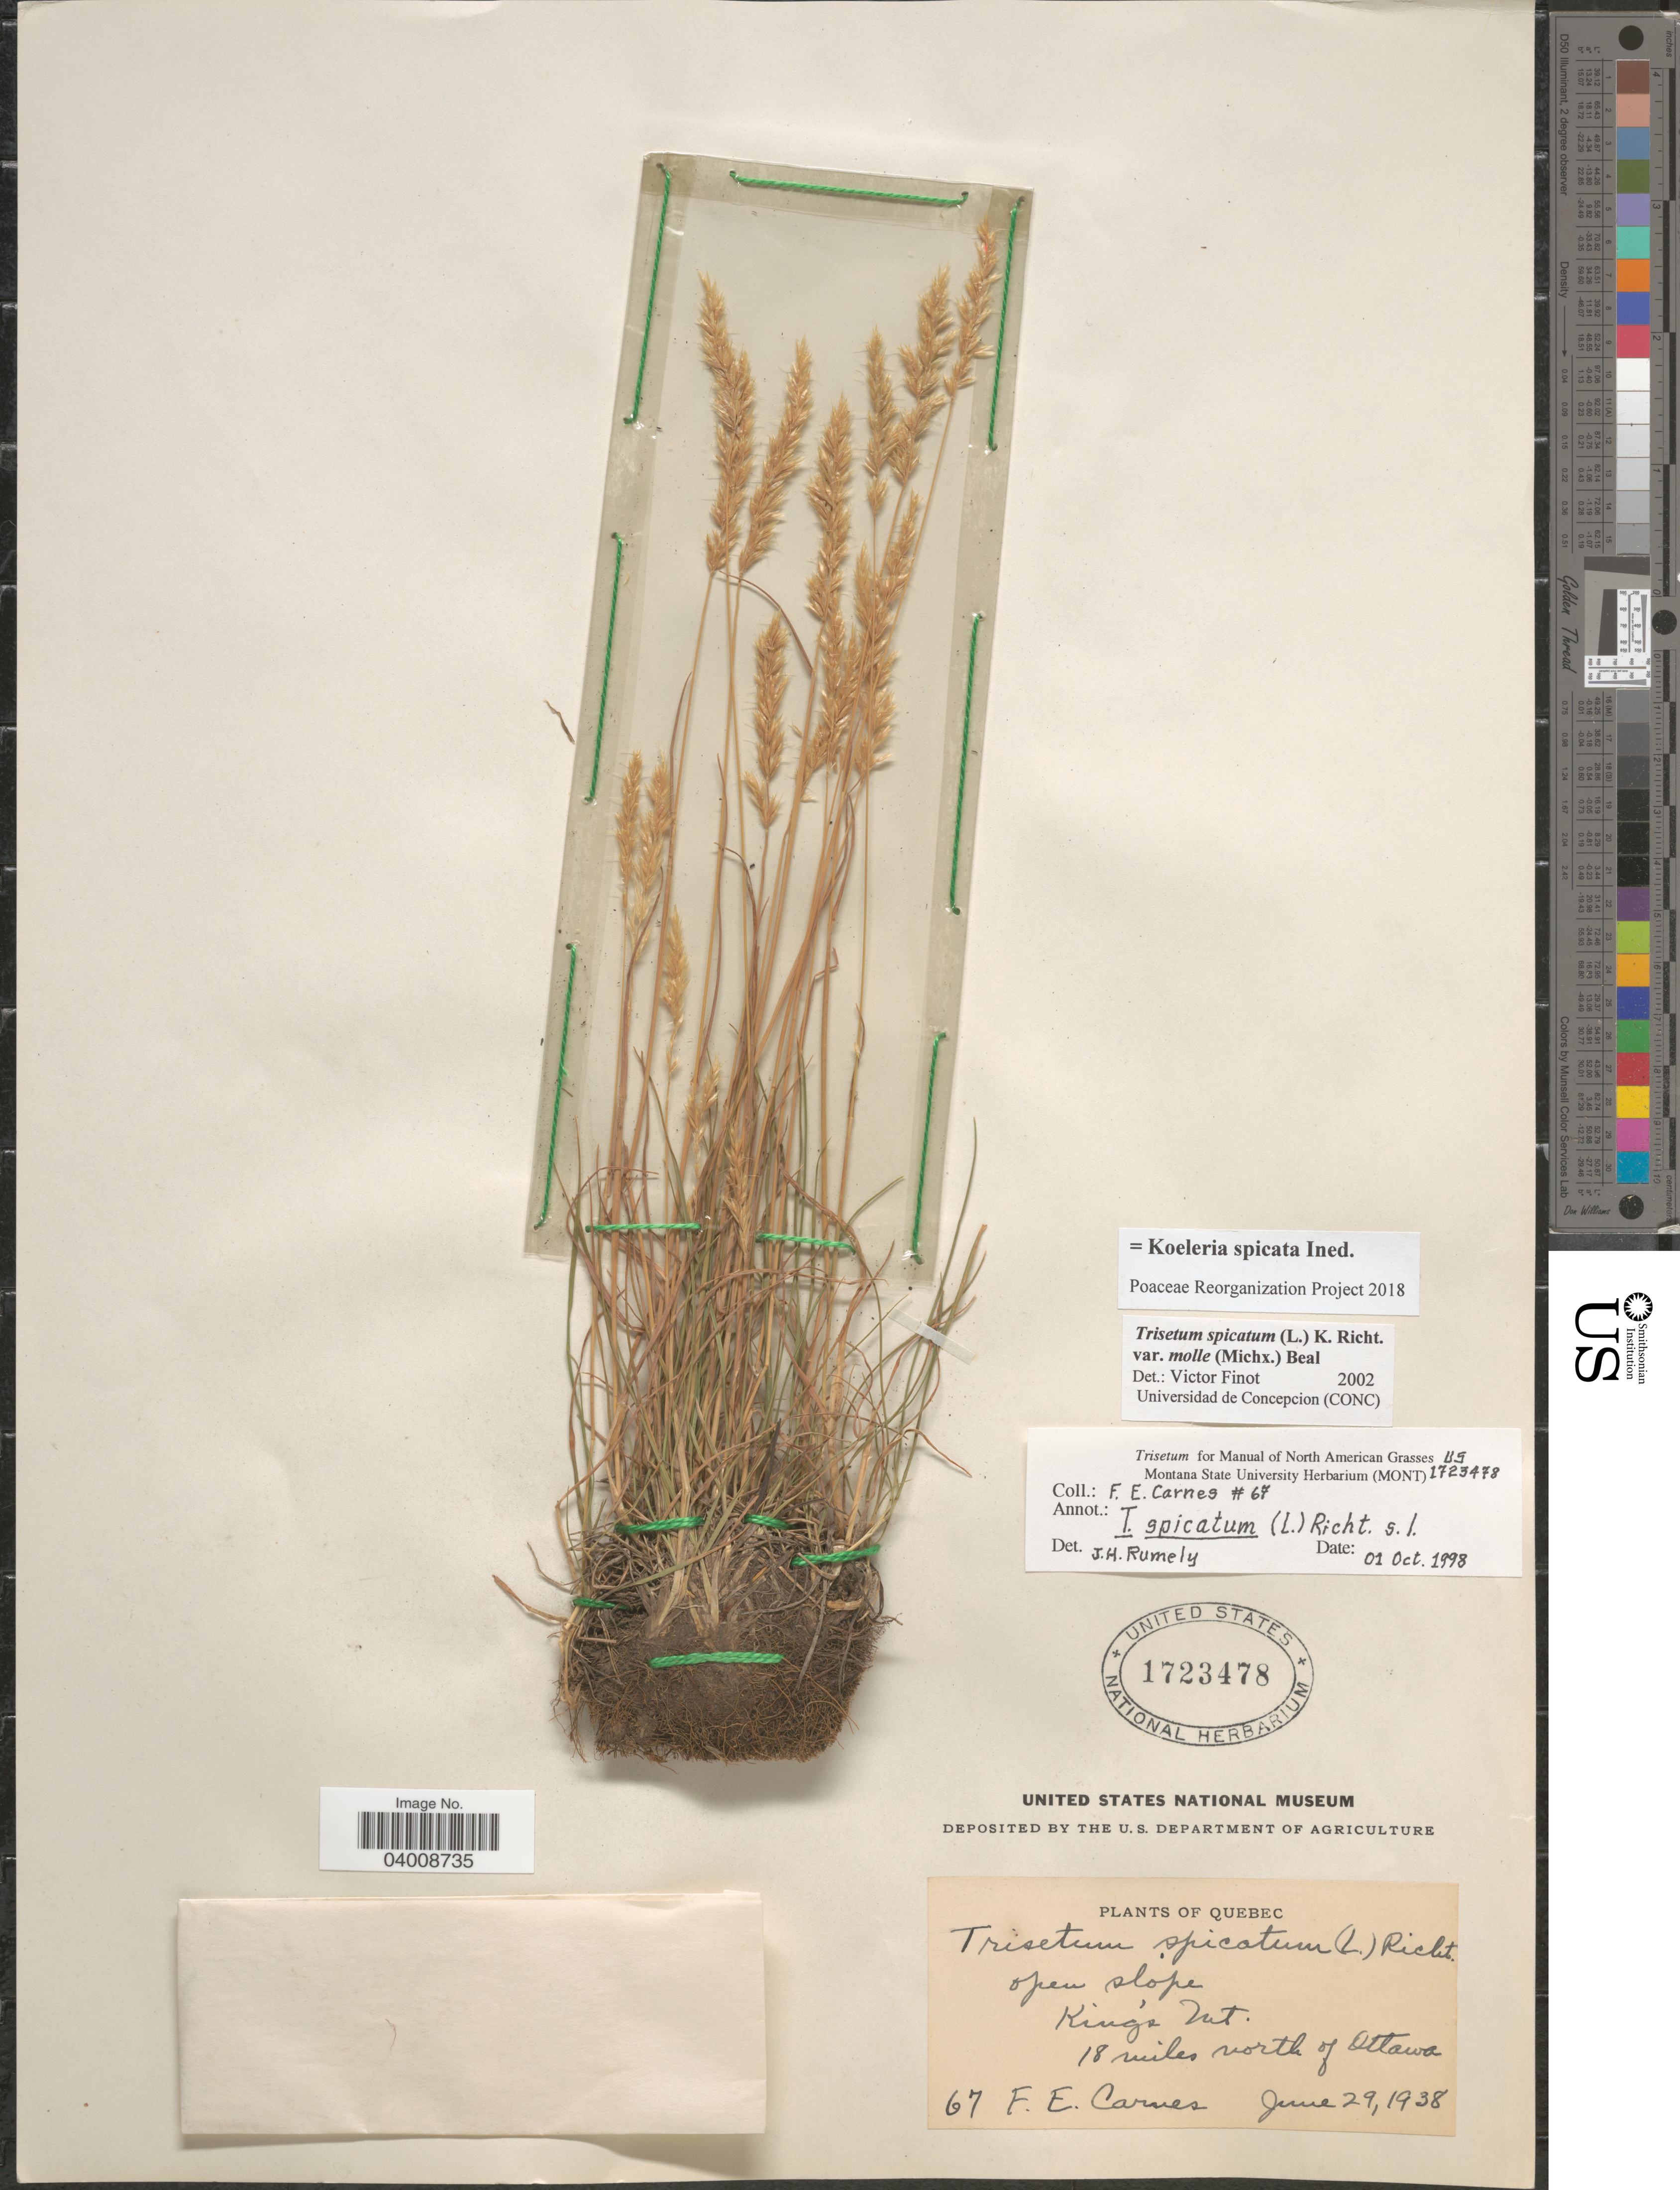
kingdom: Plantae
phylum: Tracheophyta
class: Liliopsida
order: Poales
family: Poaceae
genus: Koeleria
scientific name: Koeleria spicata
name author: (L.) Barberá et al.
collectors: F. Carnes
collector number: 67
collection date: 1938-06-29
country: Canada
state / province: Quebec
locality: King's Mt. 18 miles north of Ottawa.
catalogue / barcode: US 1723478